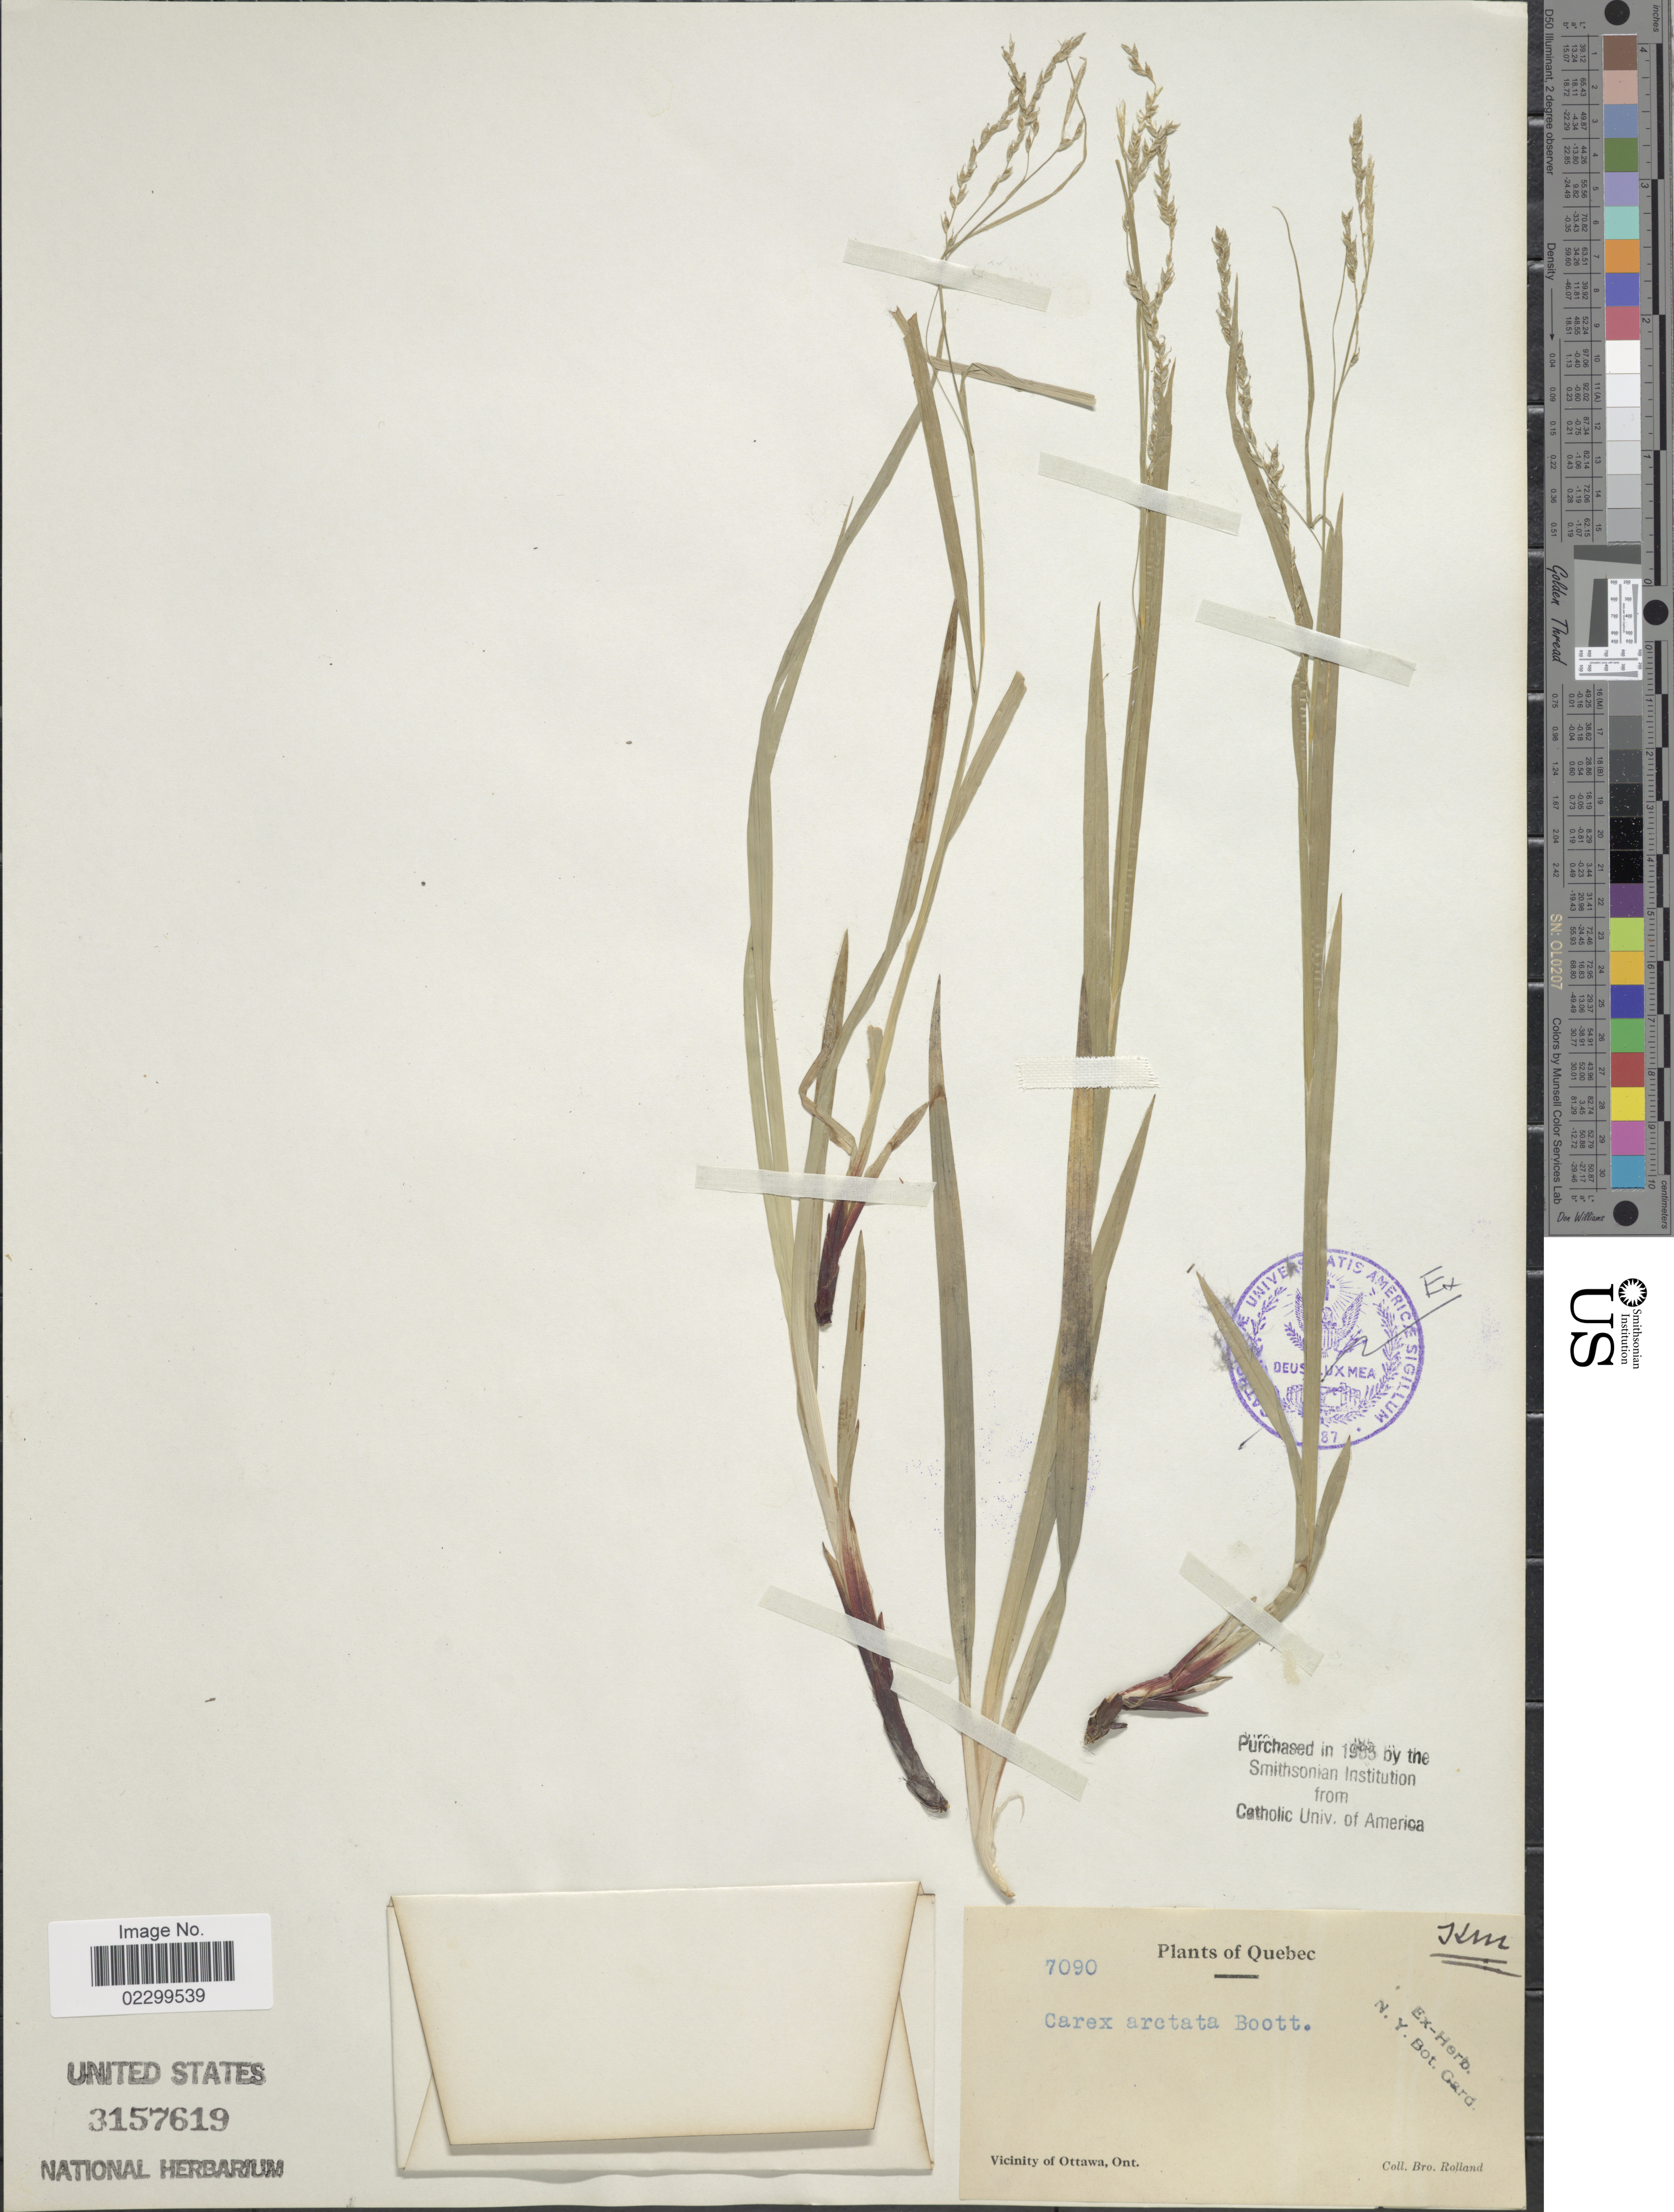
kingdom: Plantae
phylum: Tracheophyta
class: Liliopsida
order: Poales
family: Cyperaceae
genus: Carex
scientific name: Carex arctata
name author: Boott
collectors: B. Rolland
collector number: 7090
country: Canada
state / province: Ontario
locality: Vicinity of Ottawa, Ont.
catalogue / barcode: US 3157619